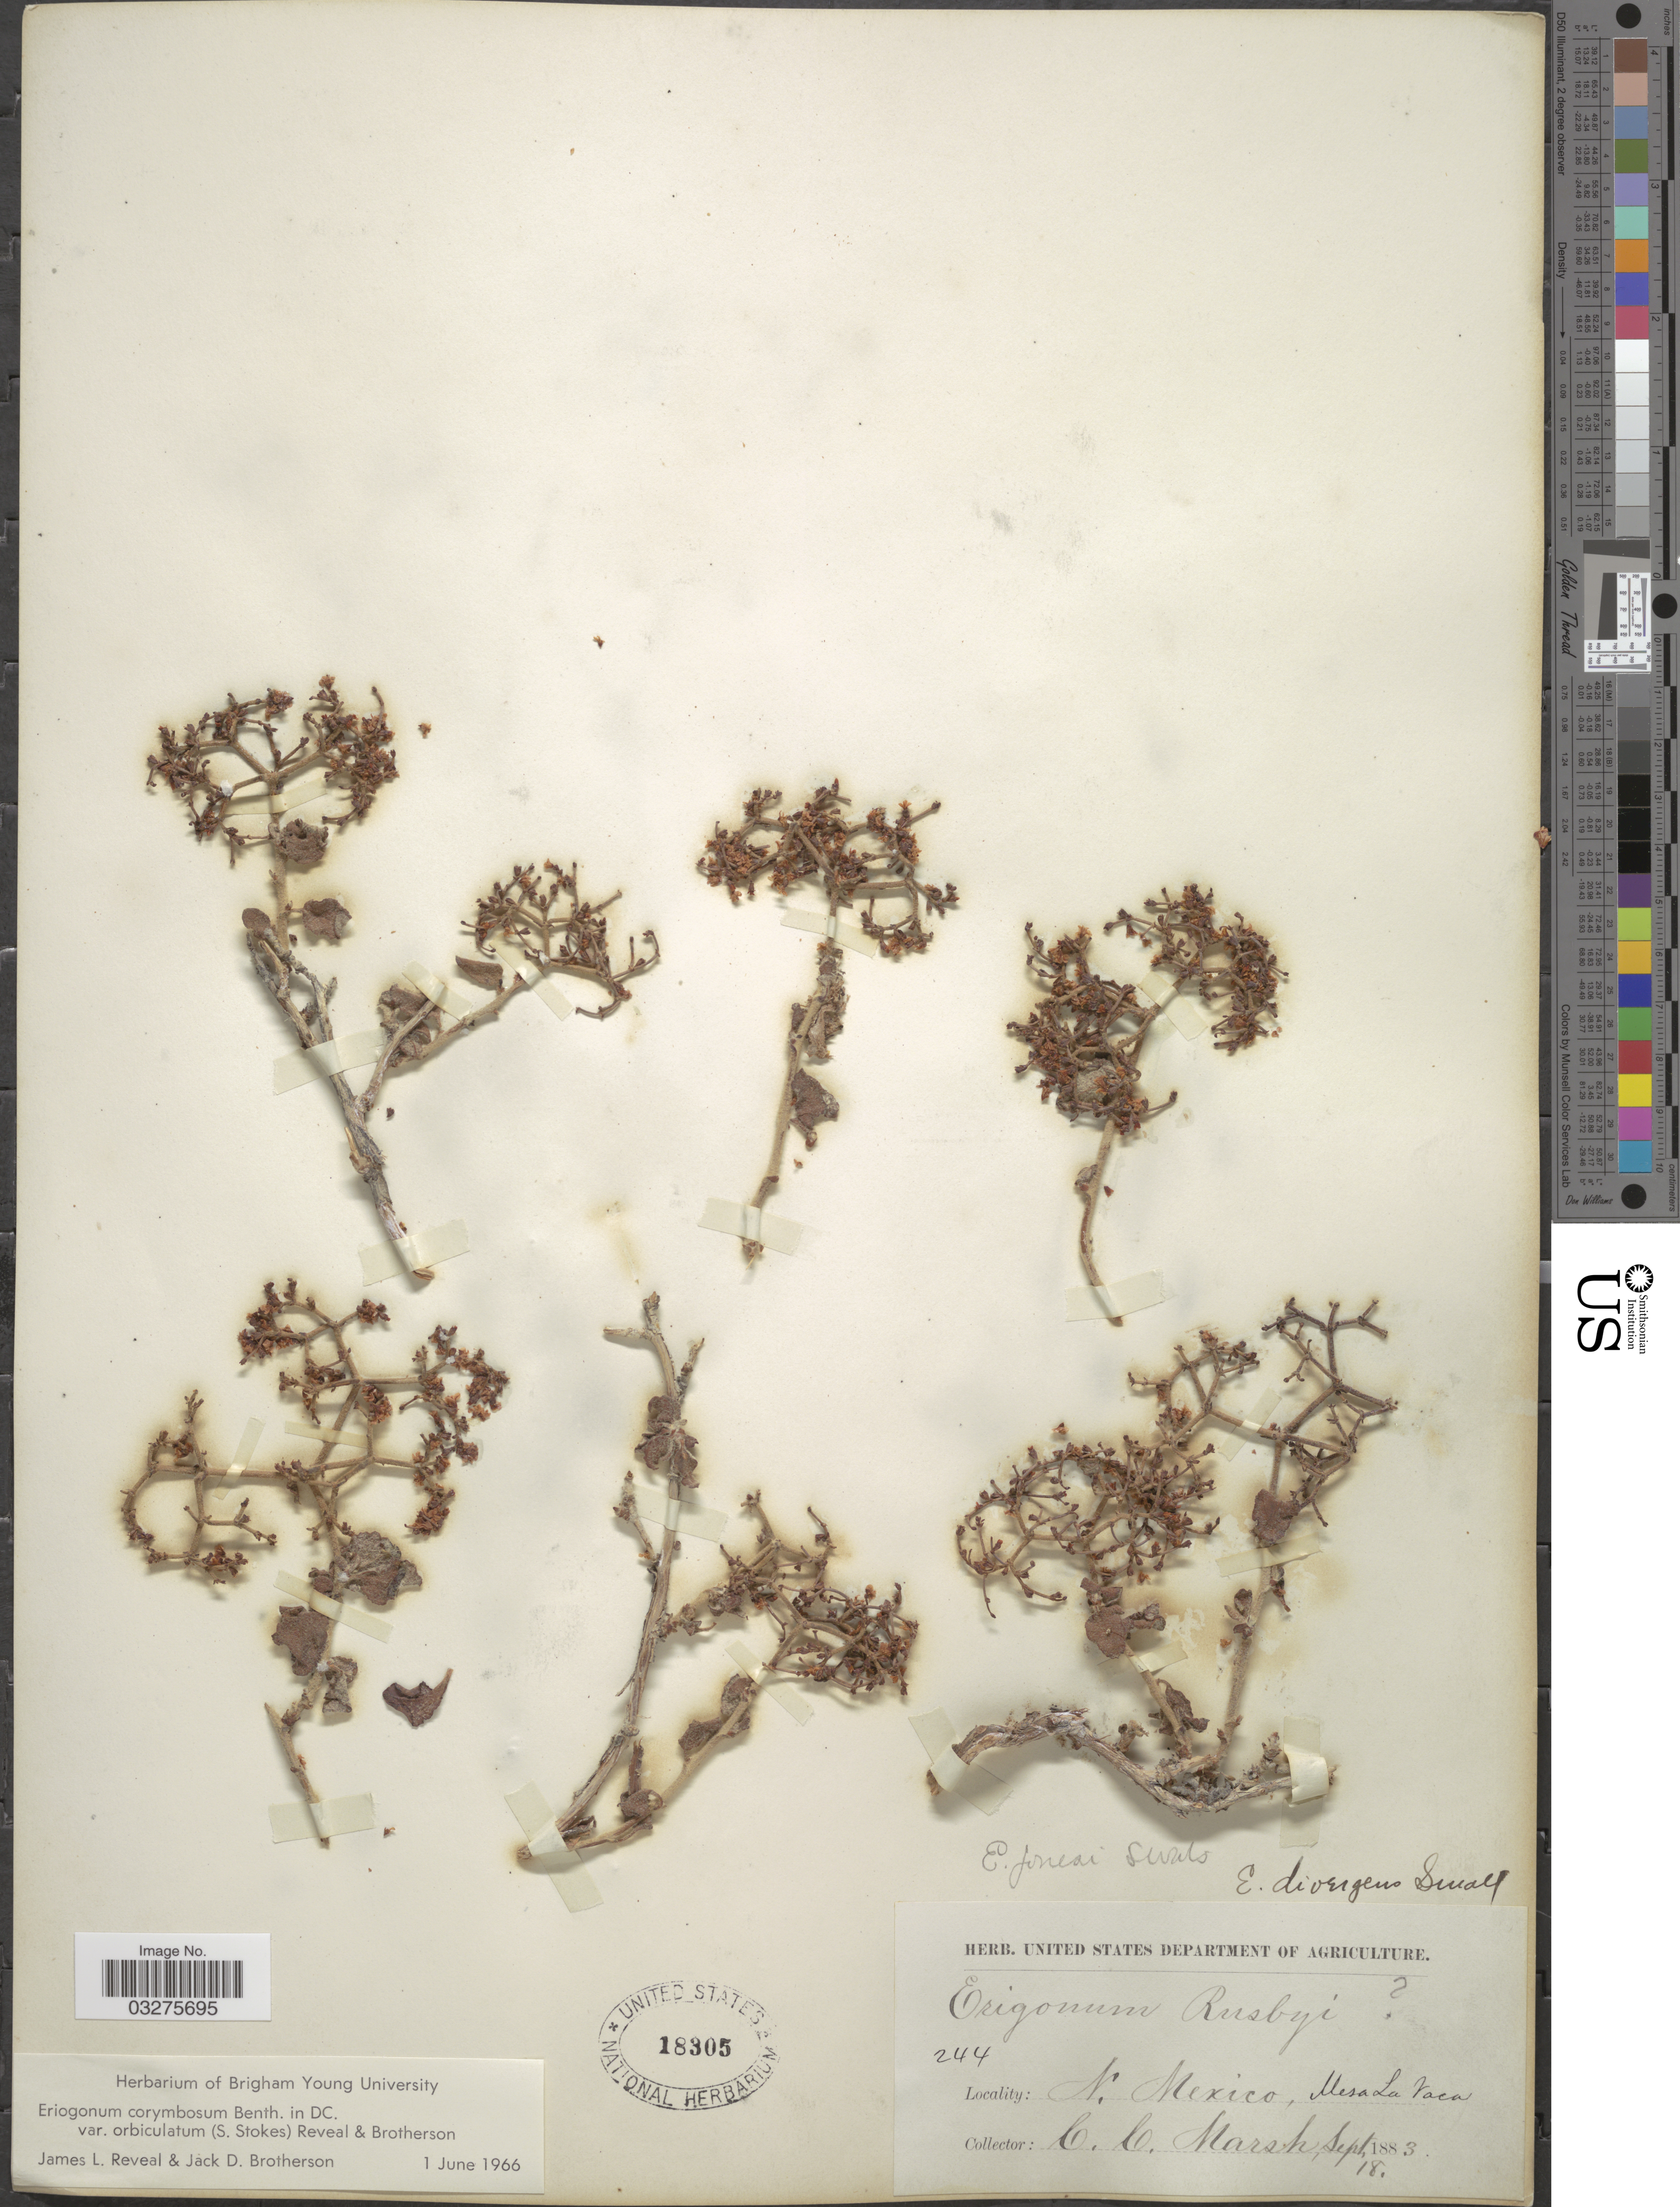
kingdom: Plantae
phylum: Tracheophyta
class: Magnoliopsida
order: Caryophyllales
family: Polygonaceae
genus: Eriogonum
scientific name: Eriogonum corymbosum var. orbiculatum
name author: (S. Stokes) Reveal & Brotherson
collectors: C. C. Marsh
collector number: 224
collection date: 1883-09-18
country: United States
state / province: New Mexico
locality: Mesa La Vaca.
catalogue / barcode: US 18305